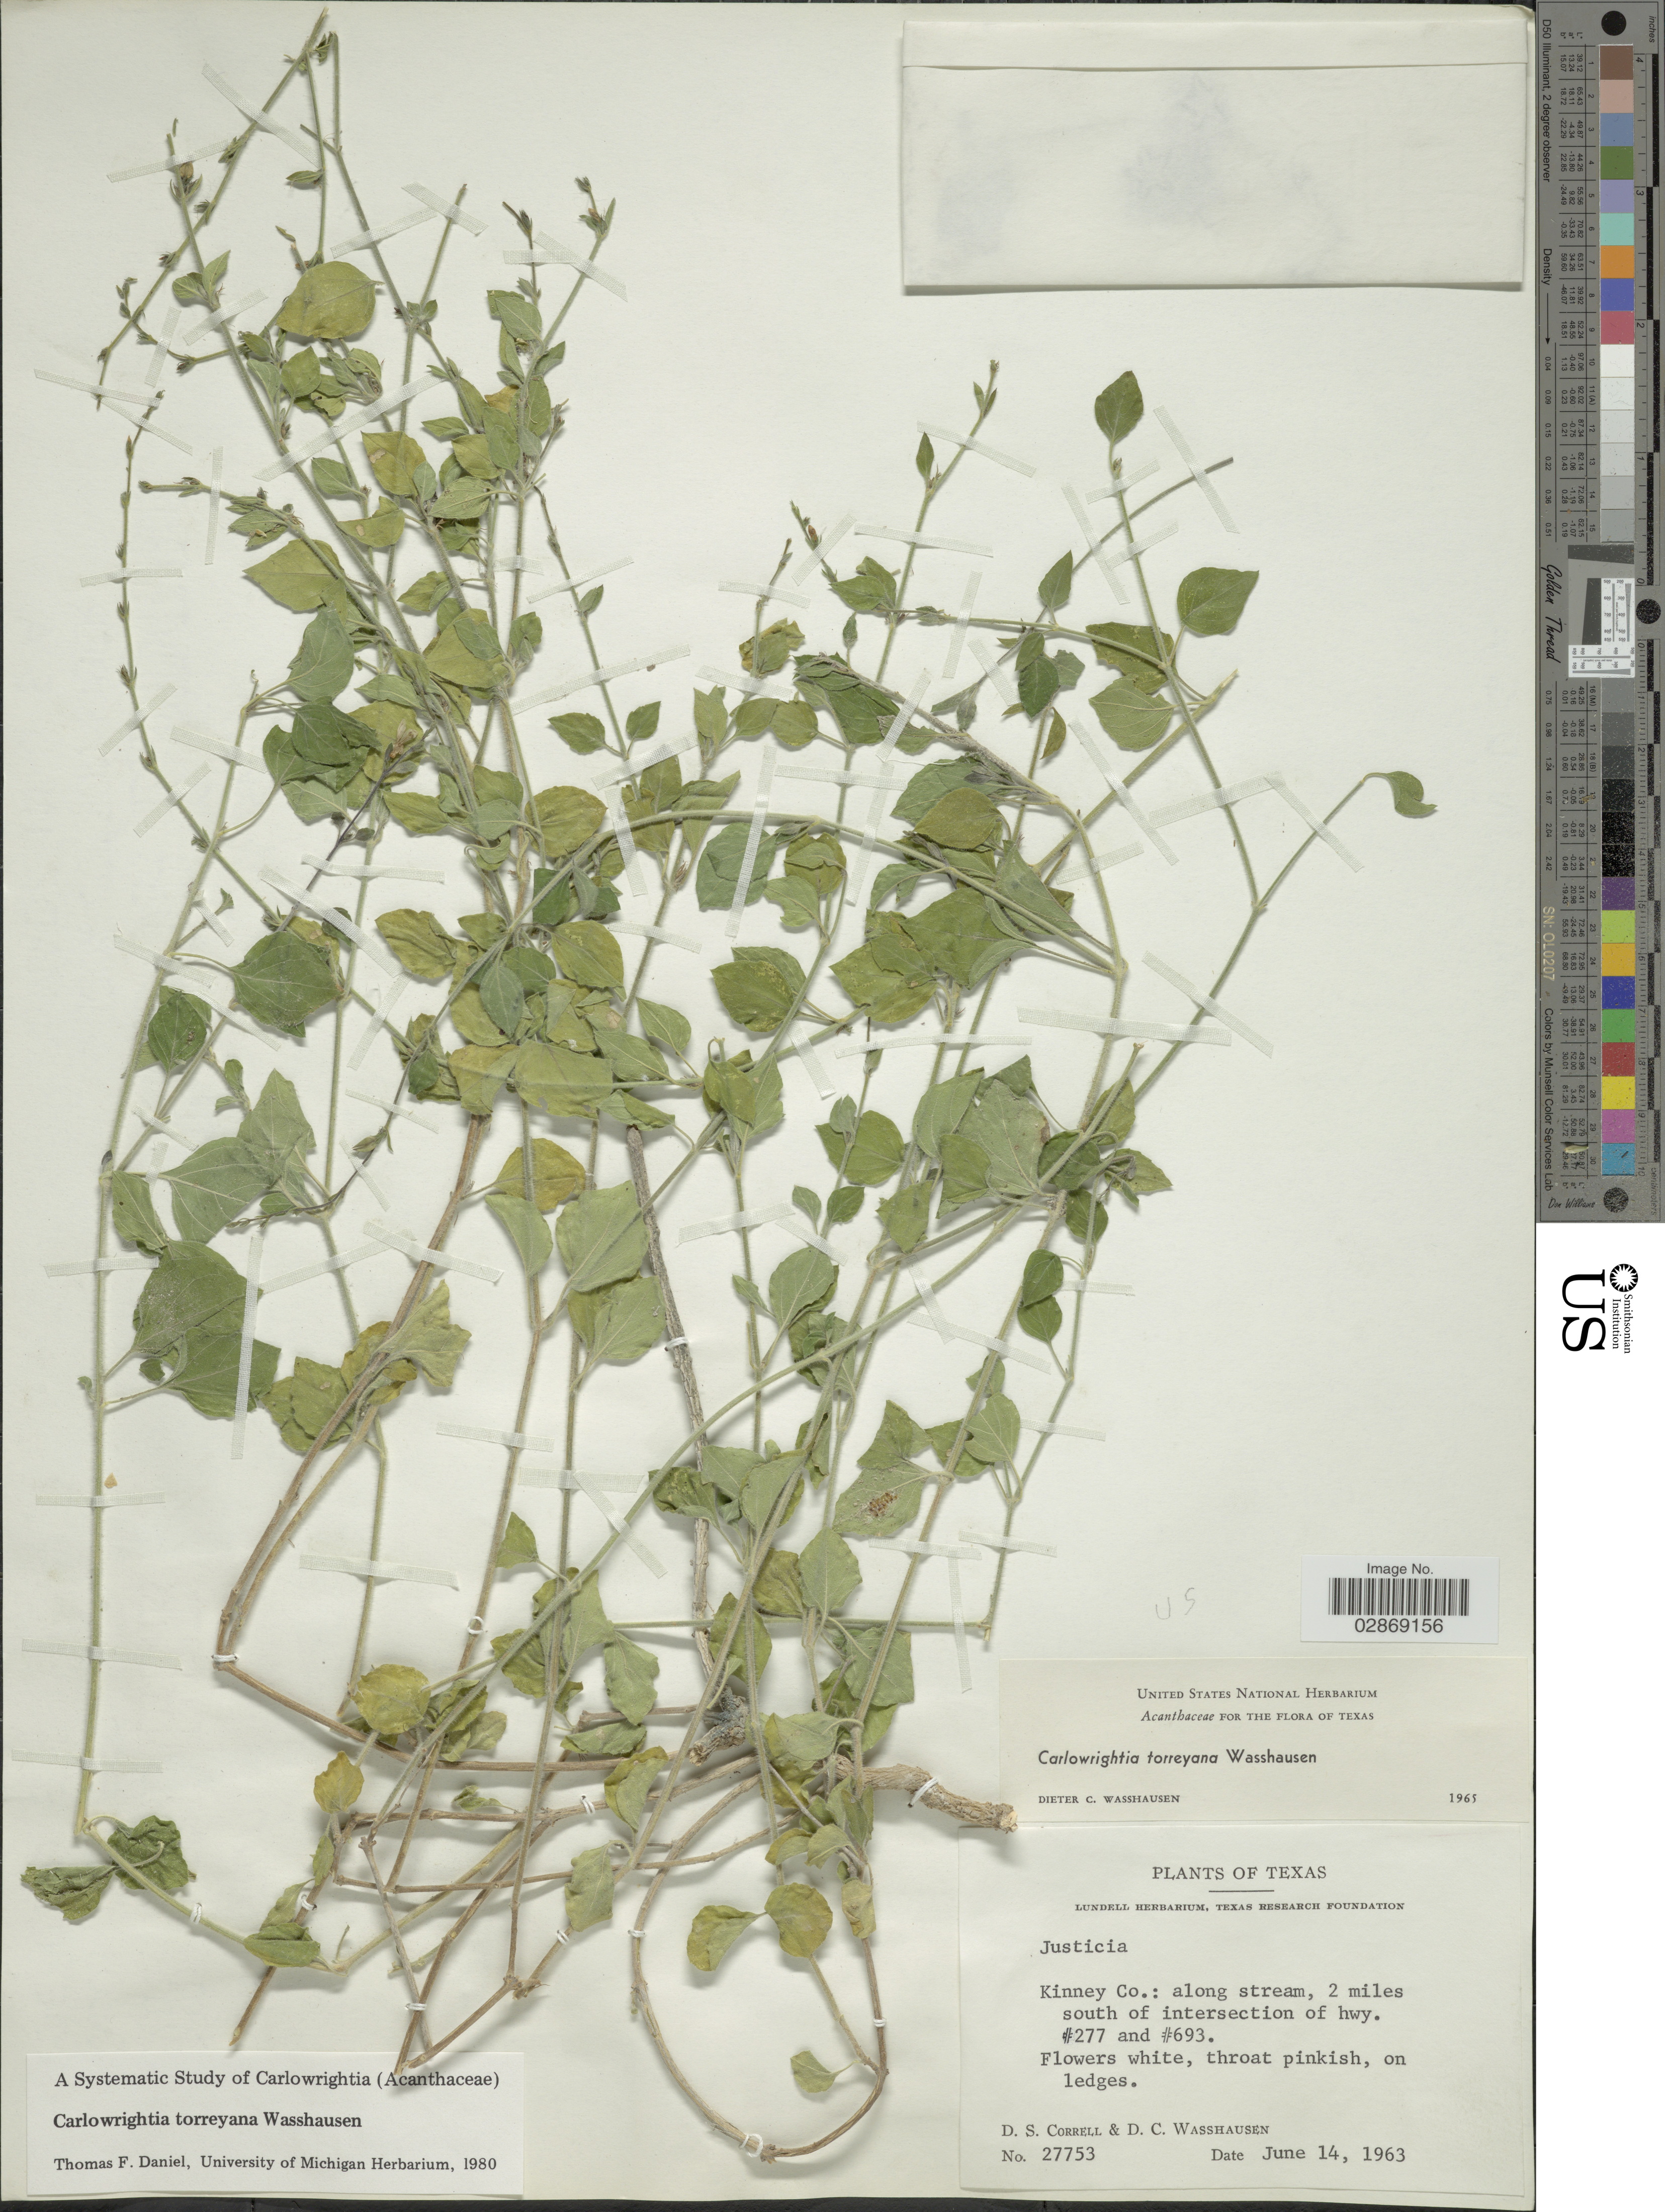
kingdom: Plantae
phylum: Tracheophyta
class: Magnoliopsida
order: Lamiales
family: Acanthaceae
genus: Carlowrightia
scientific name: Carlowrightia torreyana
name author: Wassh.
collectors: D. S. Correll & D. C. Wasshausen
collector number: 27753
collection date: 1963-06-14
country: United States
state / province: Texas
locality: Kinney Co.: along stream, 2 miles south of intersection of hwy. #277 and #693.